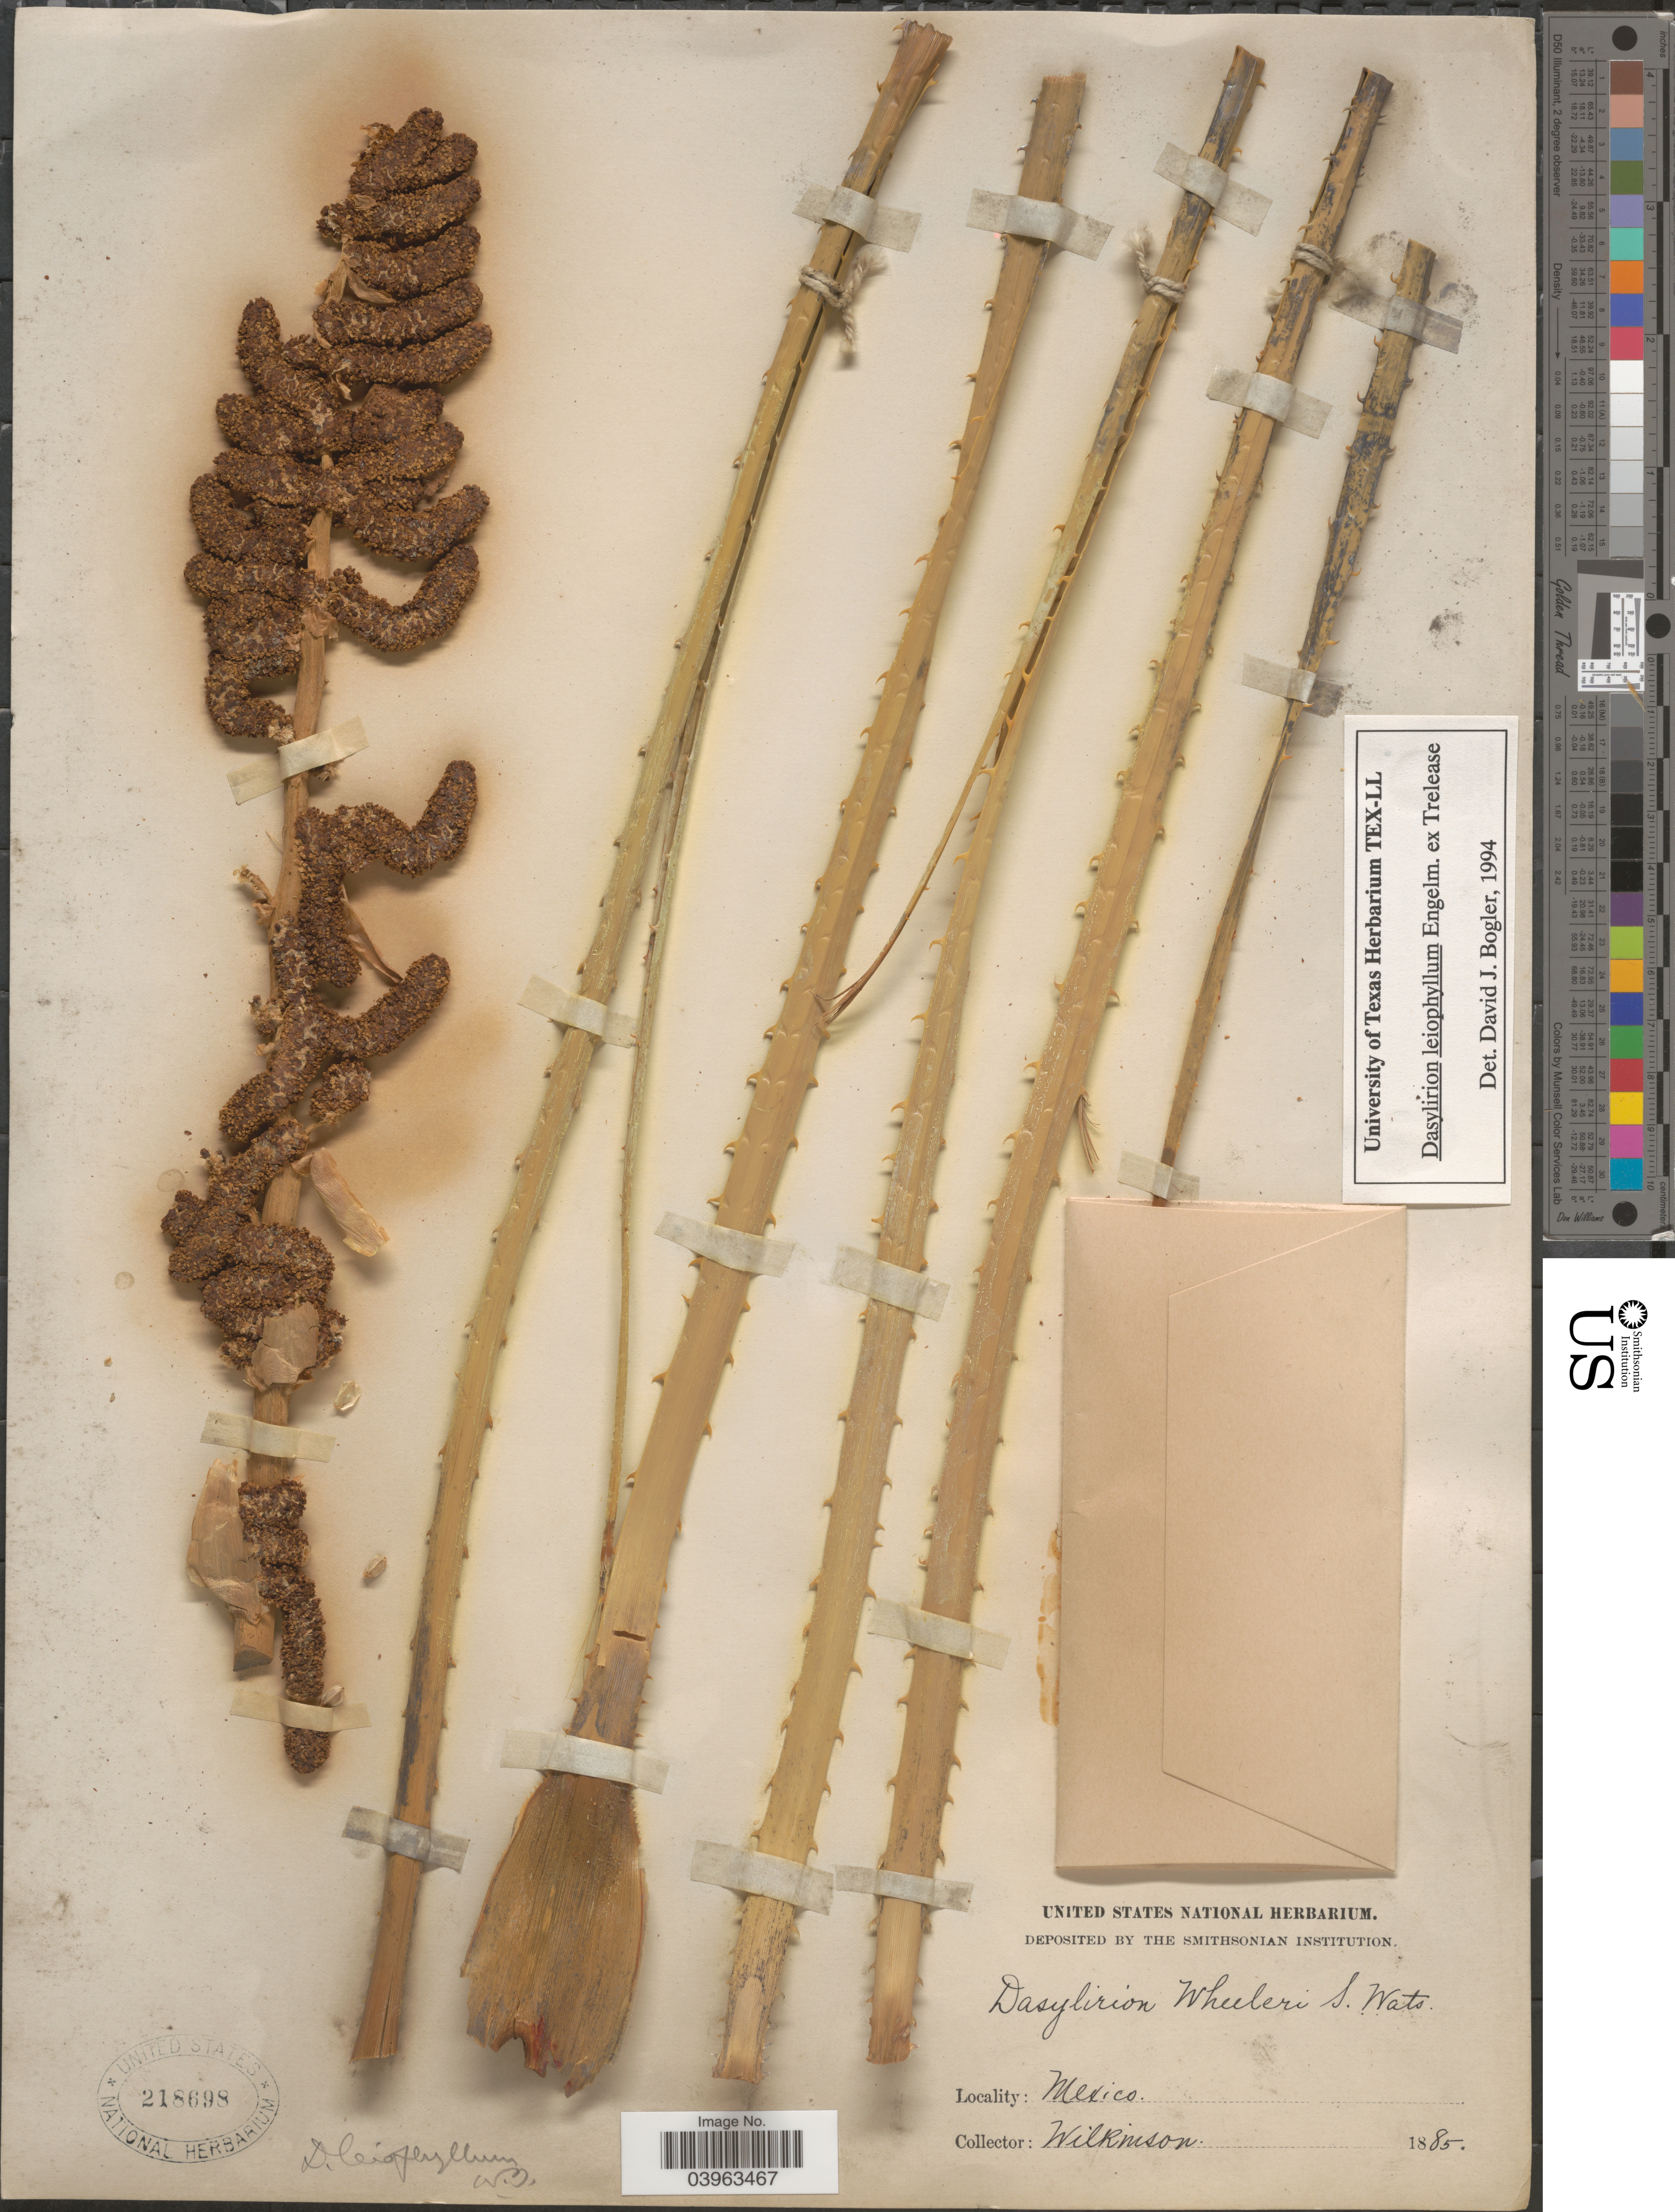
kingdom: Plantae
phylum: Tracheophyta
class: Liliopsida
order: Asparagales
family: Asparagaceae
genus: Dasylirion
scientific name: Dasylirion leiophyllum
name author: Engelm. ex Trel.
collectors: Wilkinson, --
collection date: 1885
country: Mexico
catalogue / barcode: US 218698